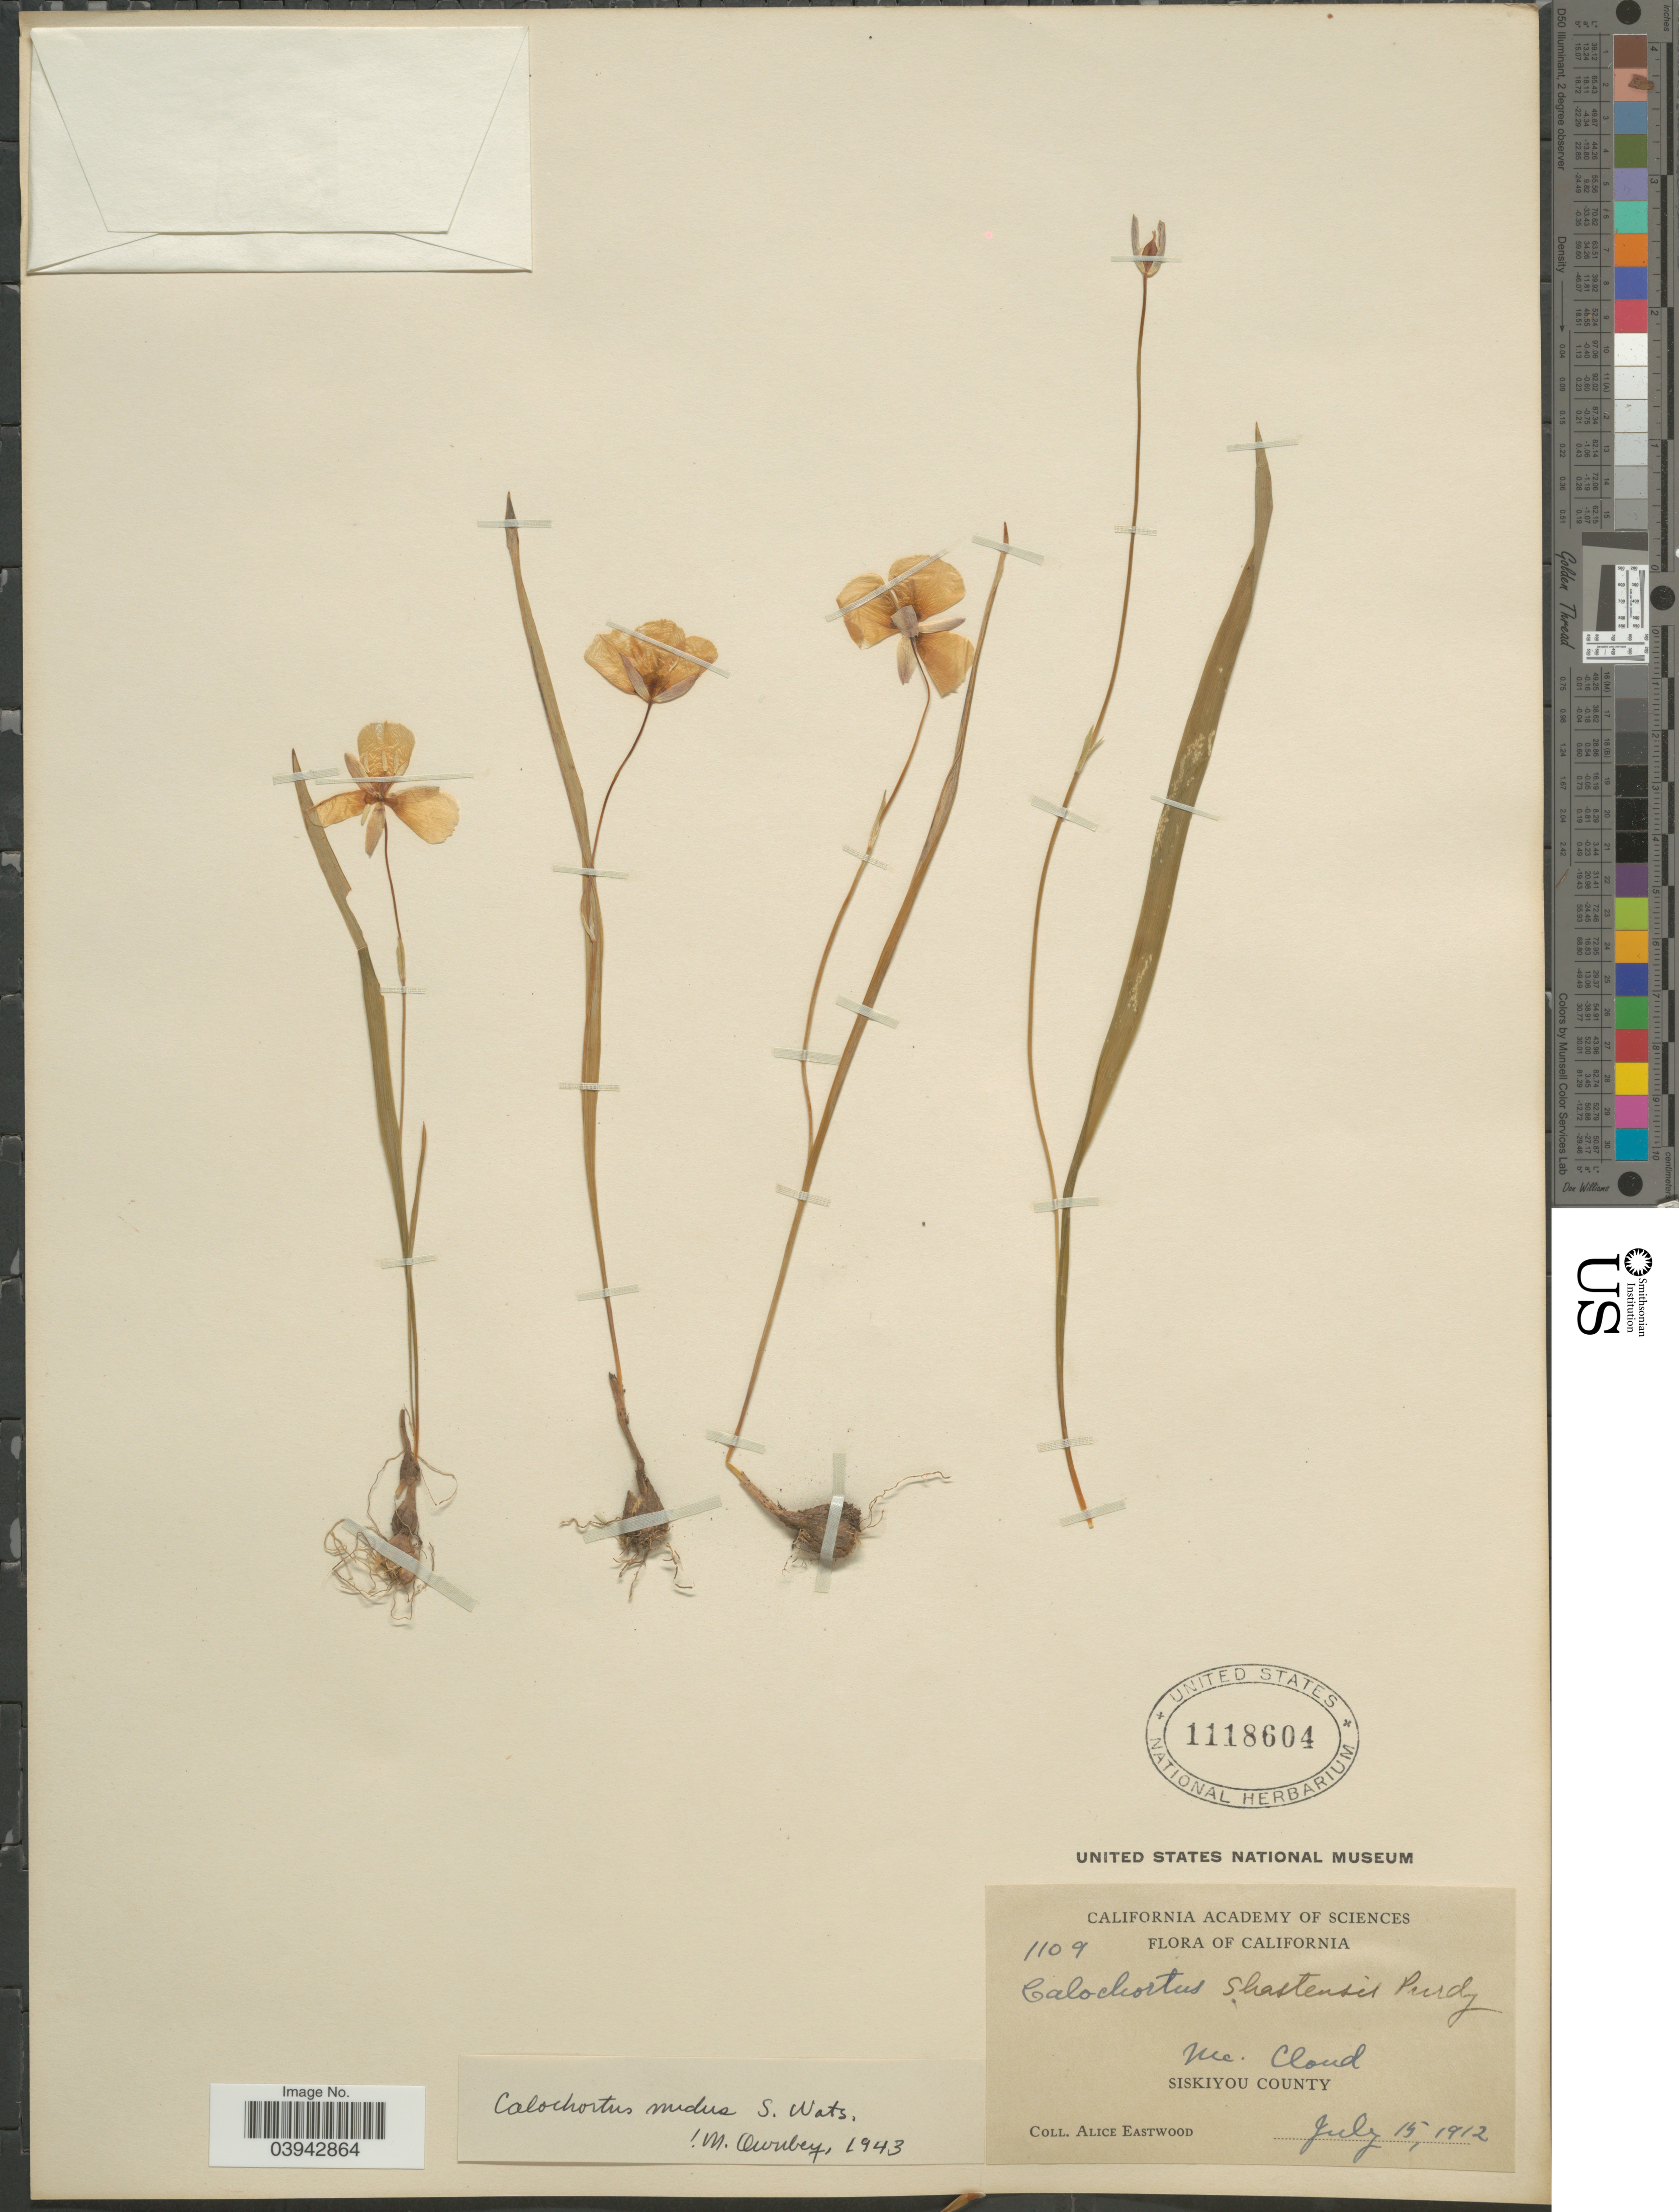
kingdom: Plantae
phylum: Tracheophyta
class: Liliopsida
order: Liliales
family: Liliaceae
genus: Calochortus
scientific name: Calochortus nudus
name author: S. Watson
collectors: A. Eastwood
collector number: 1109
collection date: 1912-07-15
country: United States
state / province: California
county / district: Siskiyou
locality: Mc. Cloud. Siskiyou County.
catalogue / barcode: US 1118604